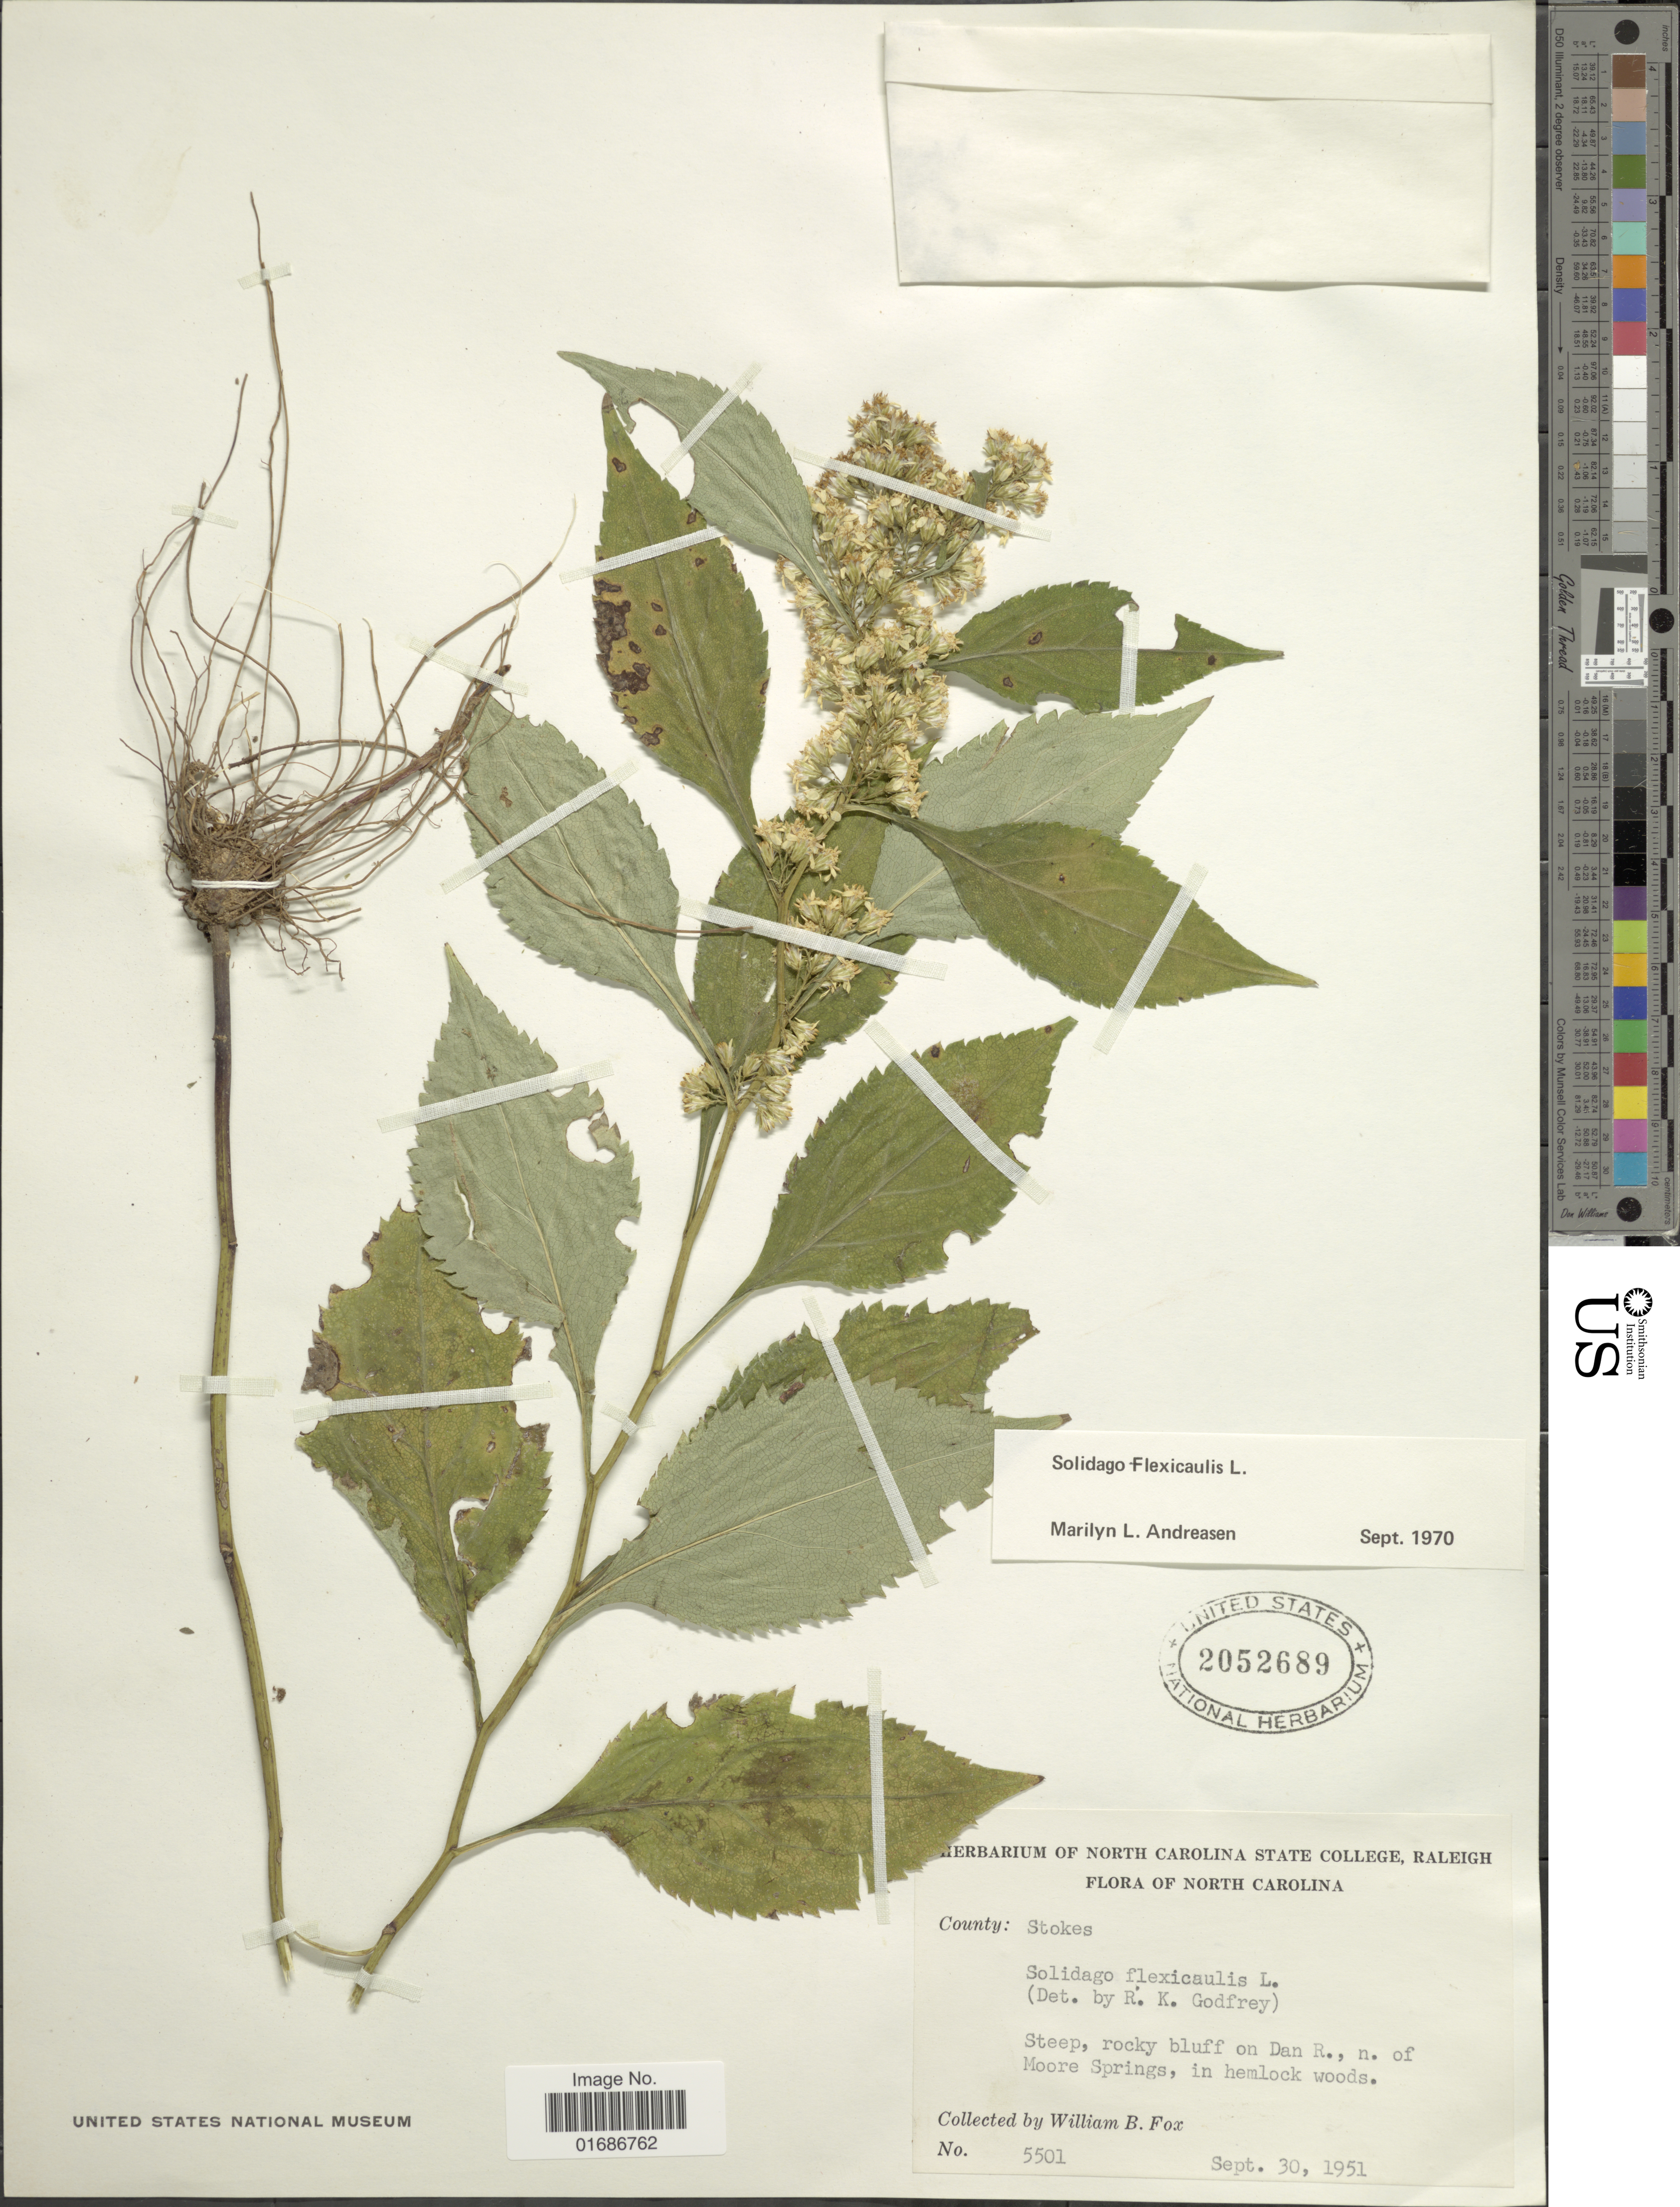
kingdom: Plantae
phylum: Tracheophyta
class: Magnoliopsida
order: Asterales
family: Asteraceae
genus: Solidago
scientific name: Solidago flexicaulis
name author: L.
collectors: W. B. Fox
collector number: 5501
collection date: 1951-09-30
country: United States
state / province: North Carolina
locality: Steep, rocky bluff on Dan R., n . of Moore Springs, in hemlock woods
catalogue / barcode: US 2052689